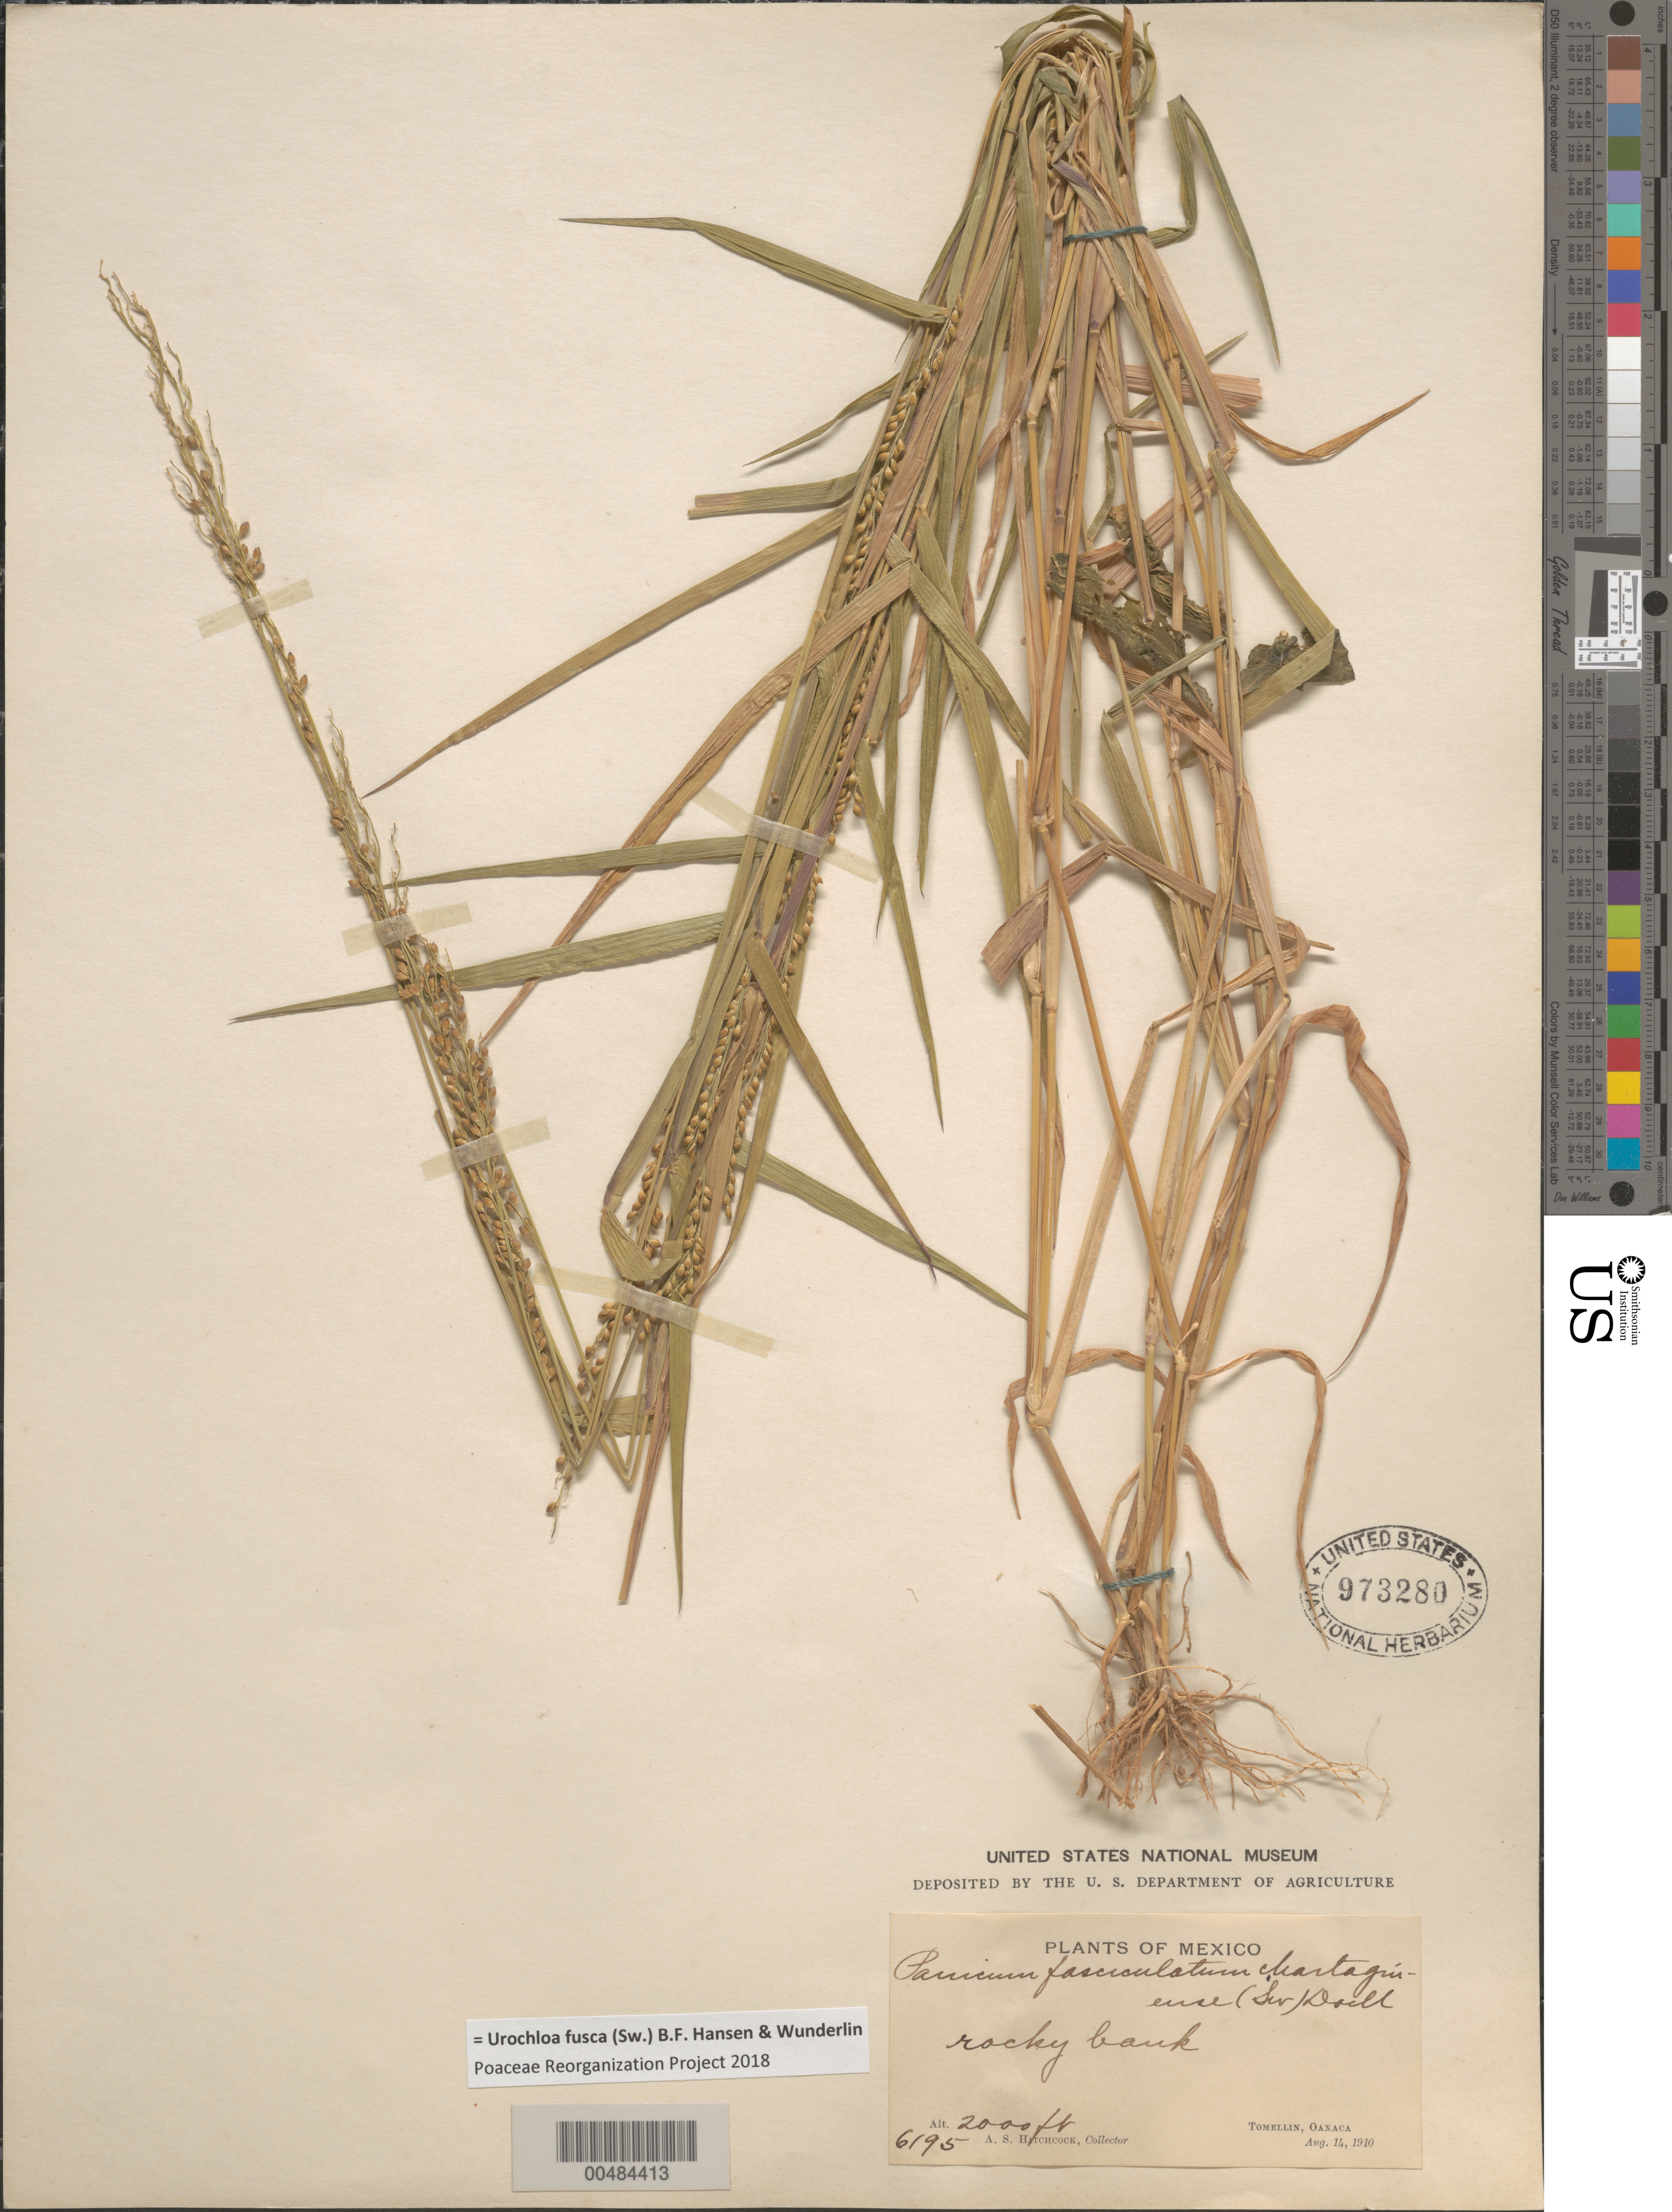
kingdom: Plantae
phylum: Tracheophyta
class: Liliopsida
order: Poales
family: Poaceae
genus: Brachiaria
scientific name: Brachiaria fasciculata var. reticulata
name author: (Torr.) Beetle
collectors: A. S. Hitchcock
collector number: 6195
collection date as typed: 14 Aug 1910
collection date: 1910-08-14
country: Mexico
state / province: Oaxaca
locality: Tomellin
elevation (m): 610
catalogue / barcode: US 973280